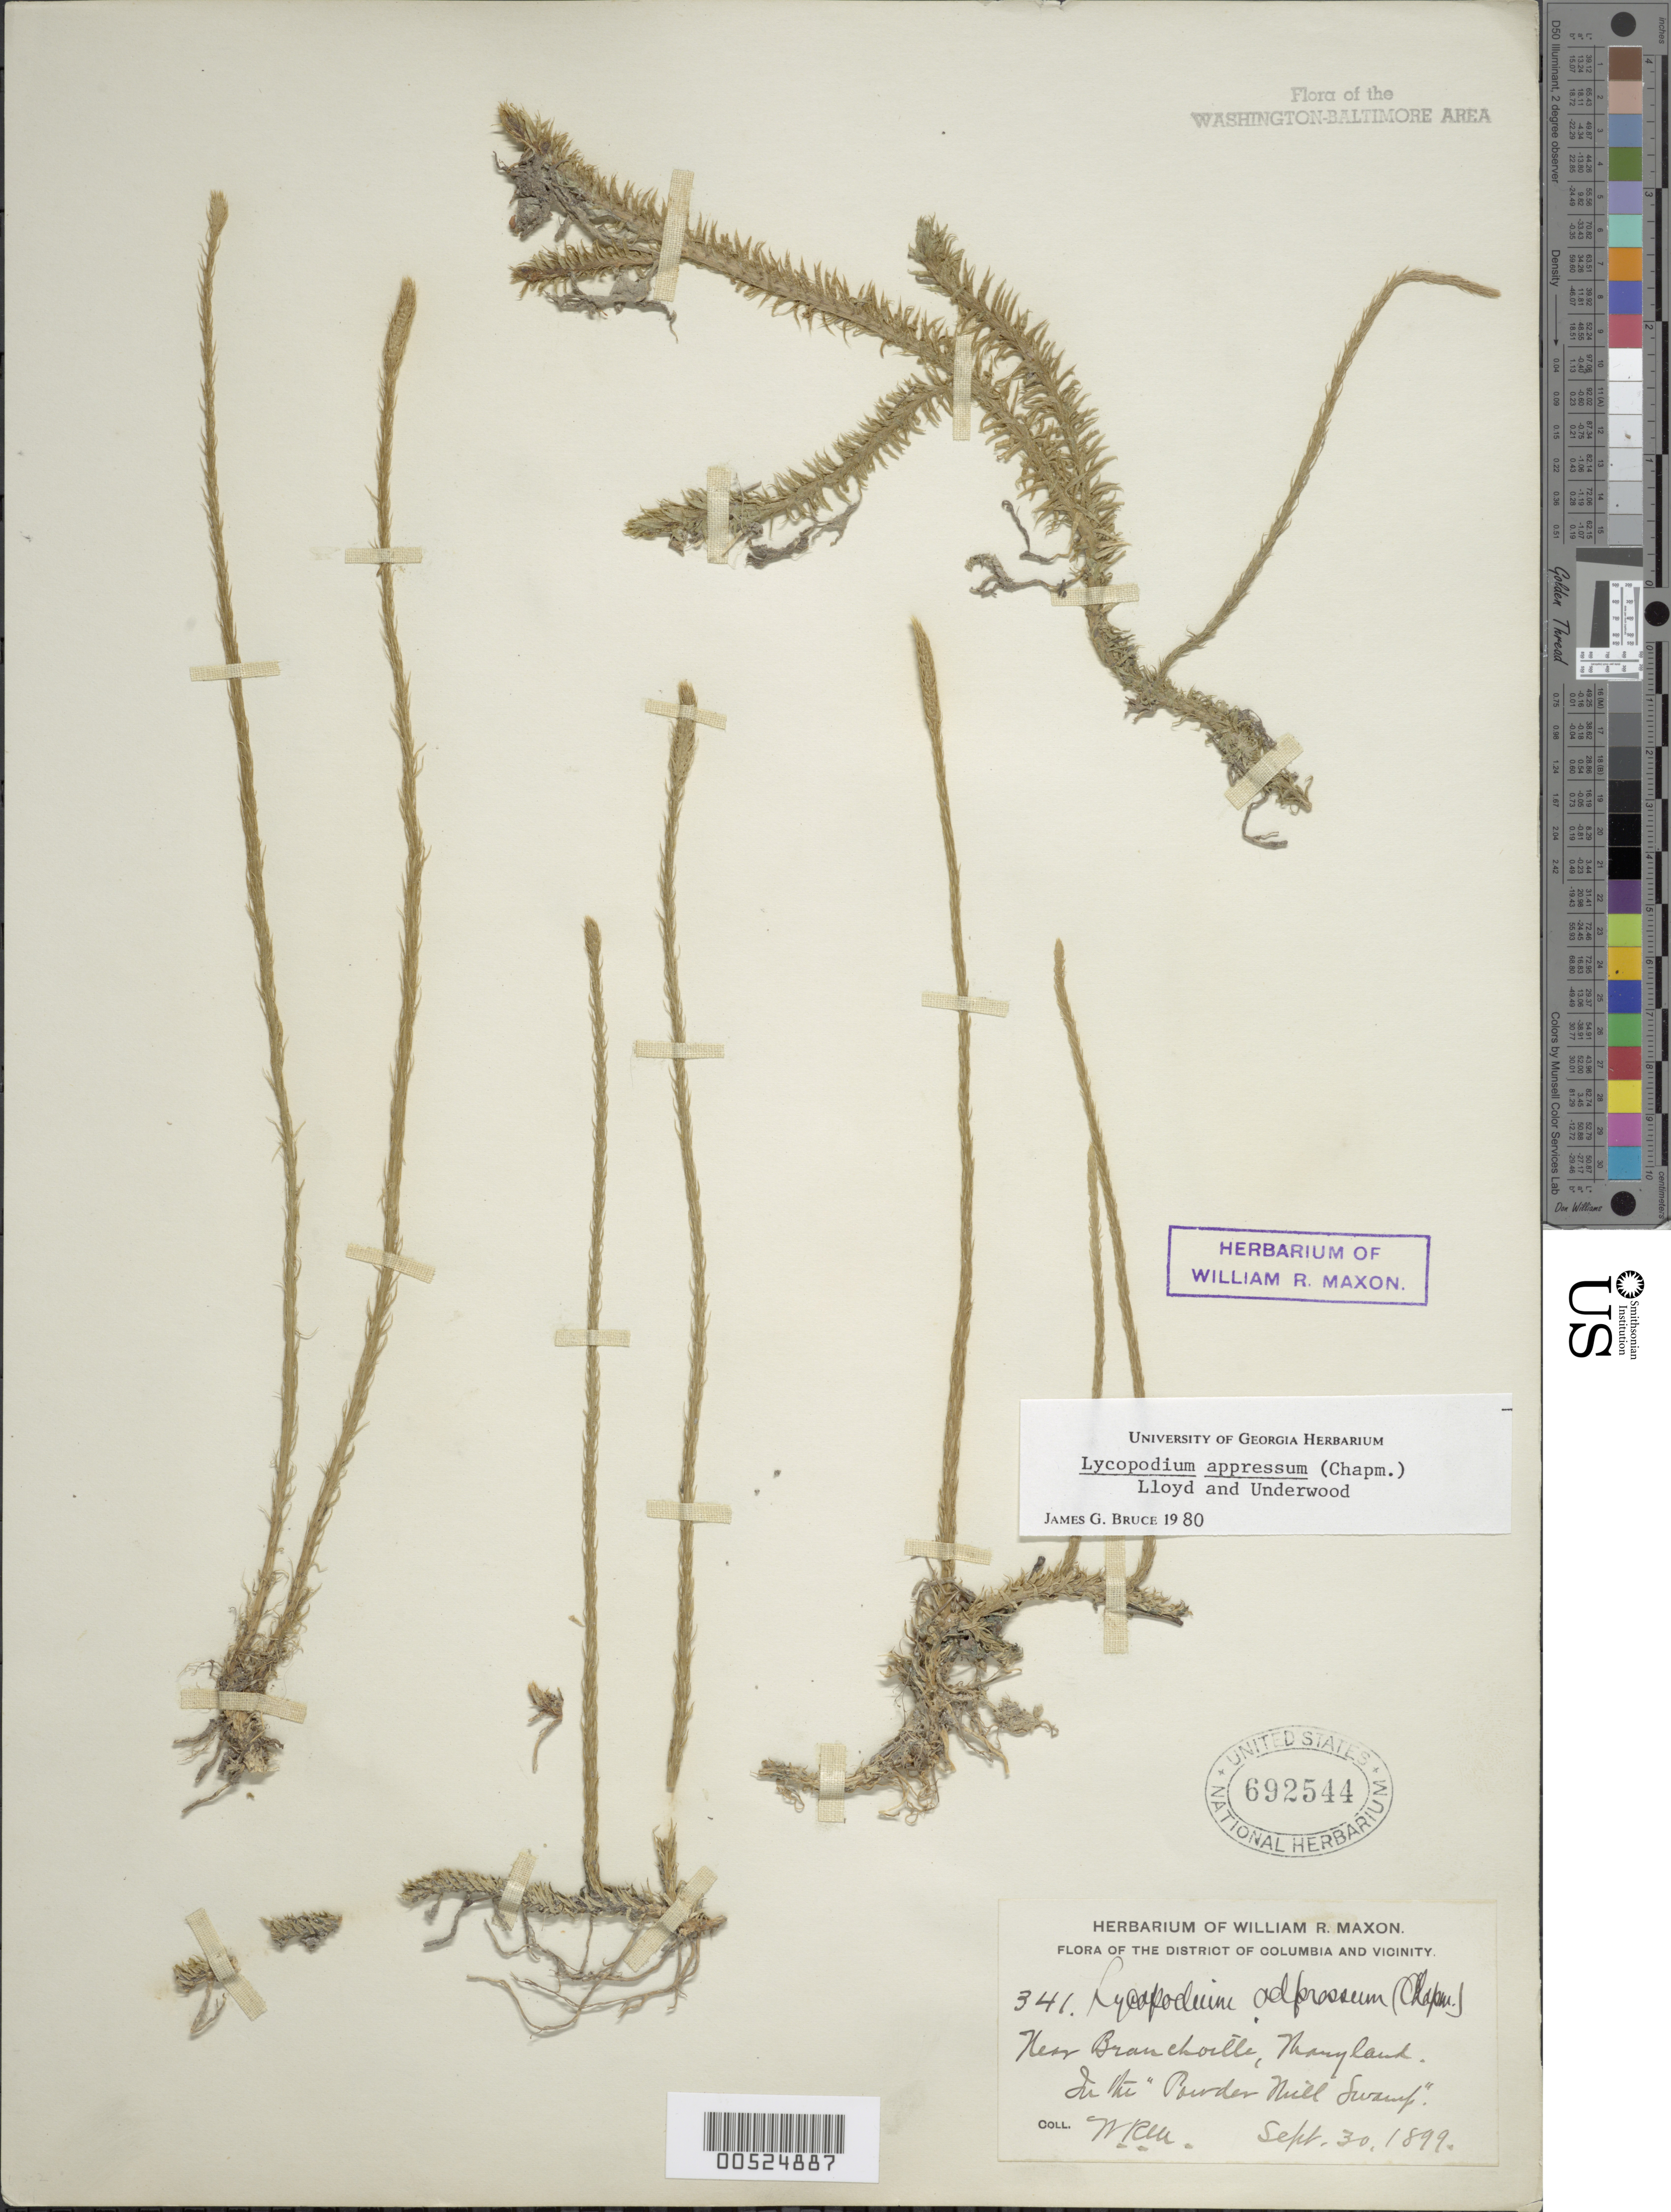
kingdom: Plantae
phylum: Tracheophyta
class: Lycopodiopsida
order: Lycopodiales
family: Lycopodiaceae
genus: Lycopodiella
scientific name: Lycopodiella appressa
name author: (Chapm.) Cranfill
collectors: W. R. Maxon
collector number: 341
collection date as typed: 30 Sep 1899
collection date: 1899-09-30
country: United States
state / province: Maryland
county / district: Prince George's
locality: Powder Mill swamp, near Branchville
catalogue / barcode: US 692544